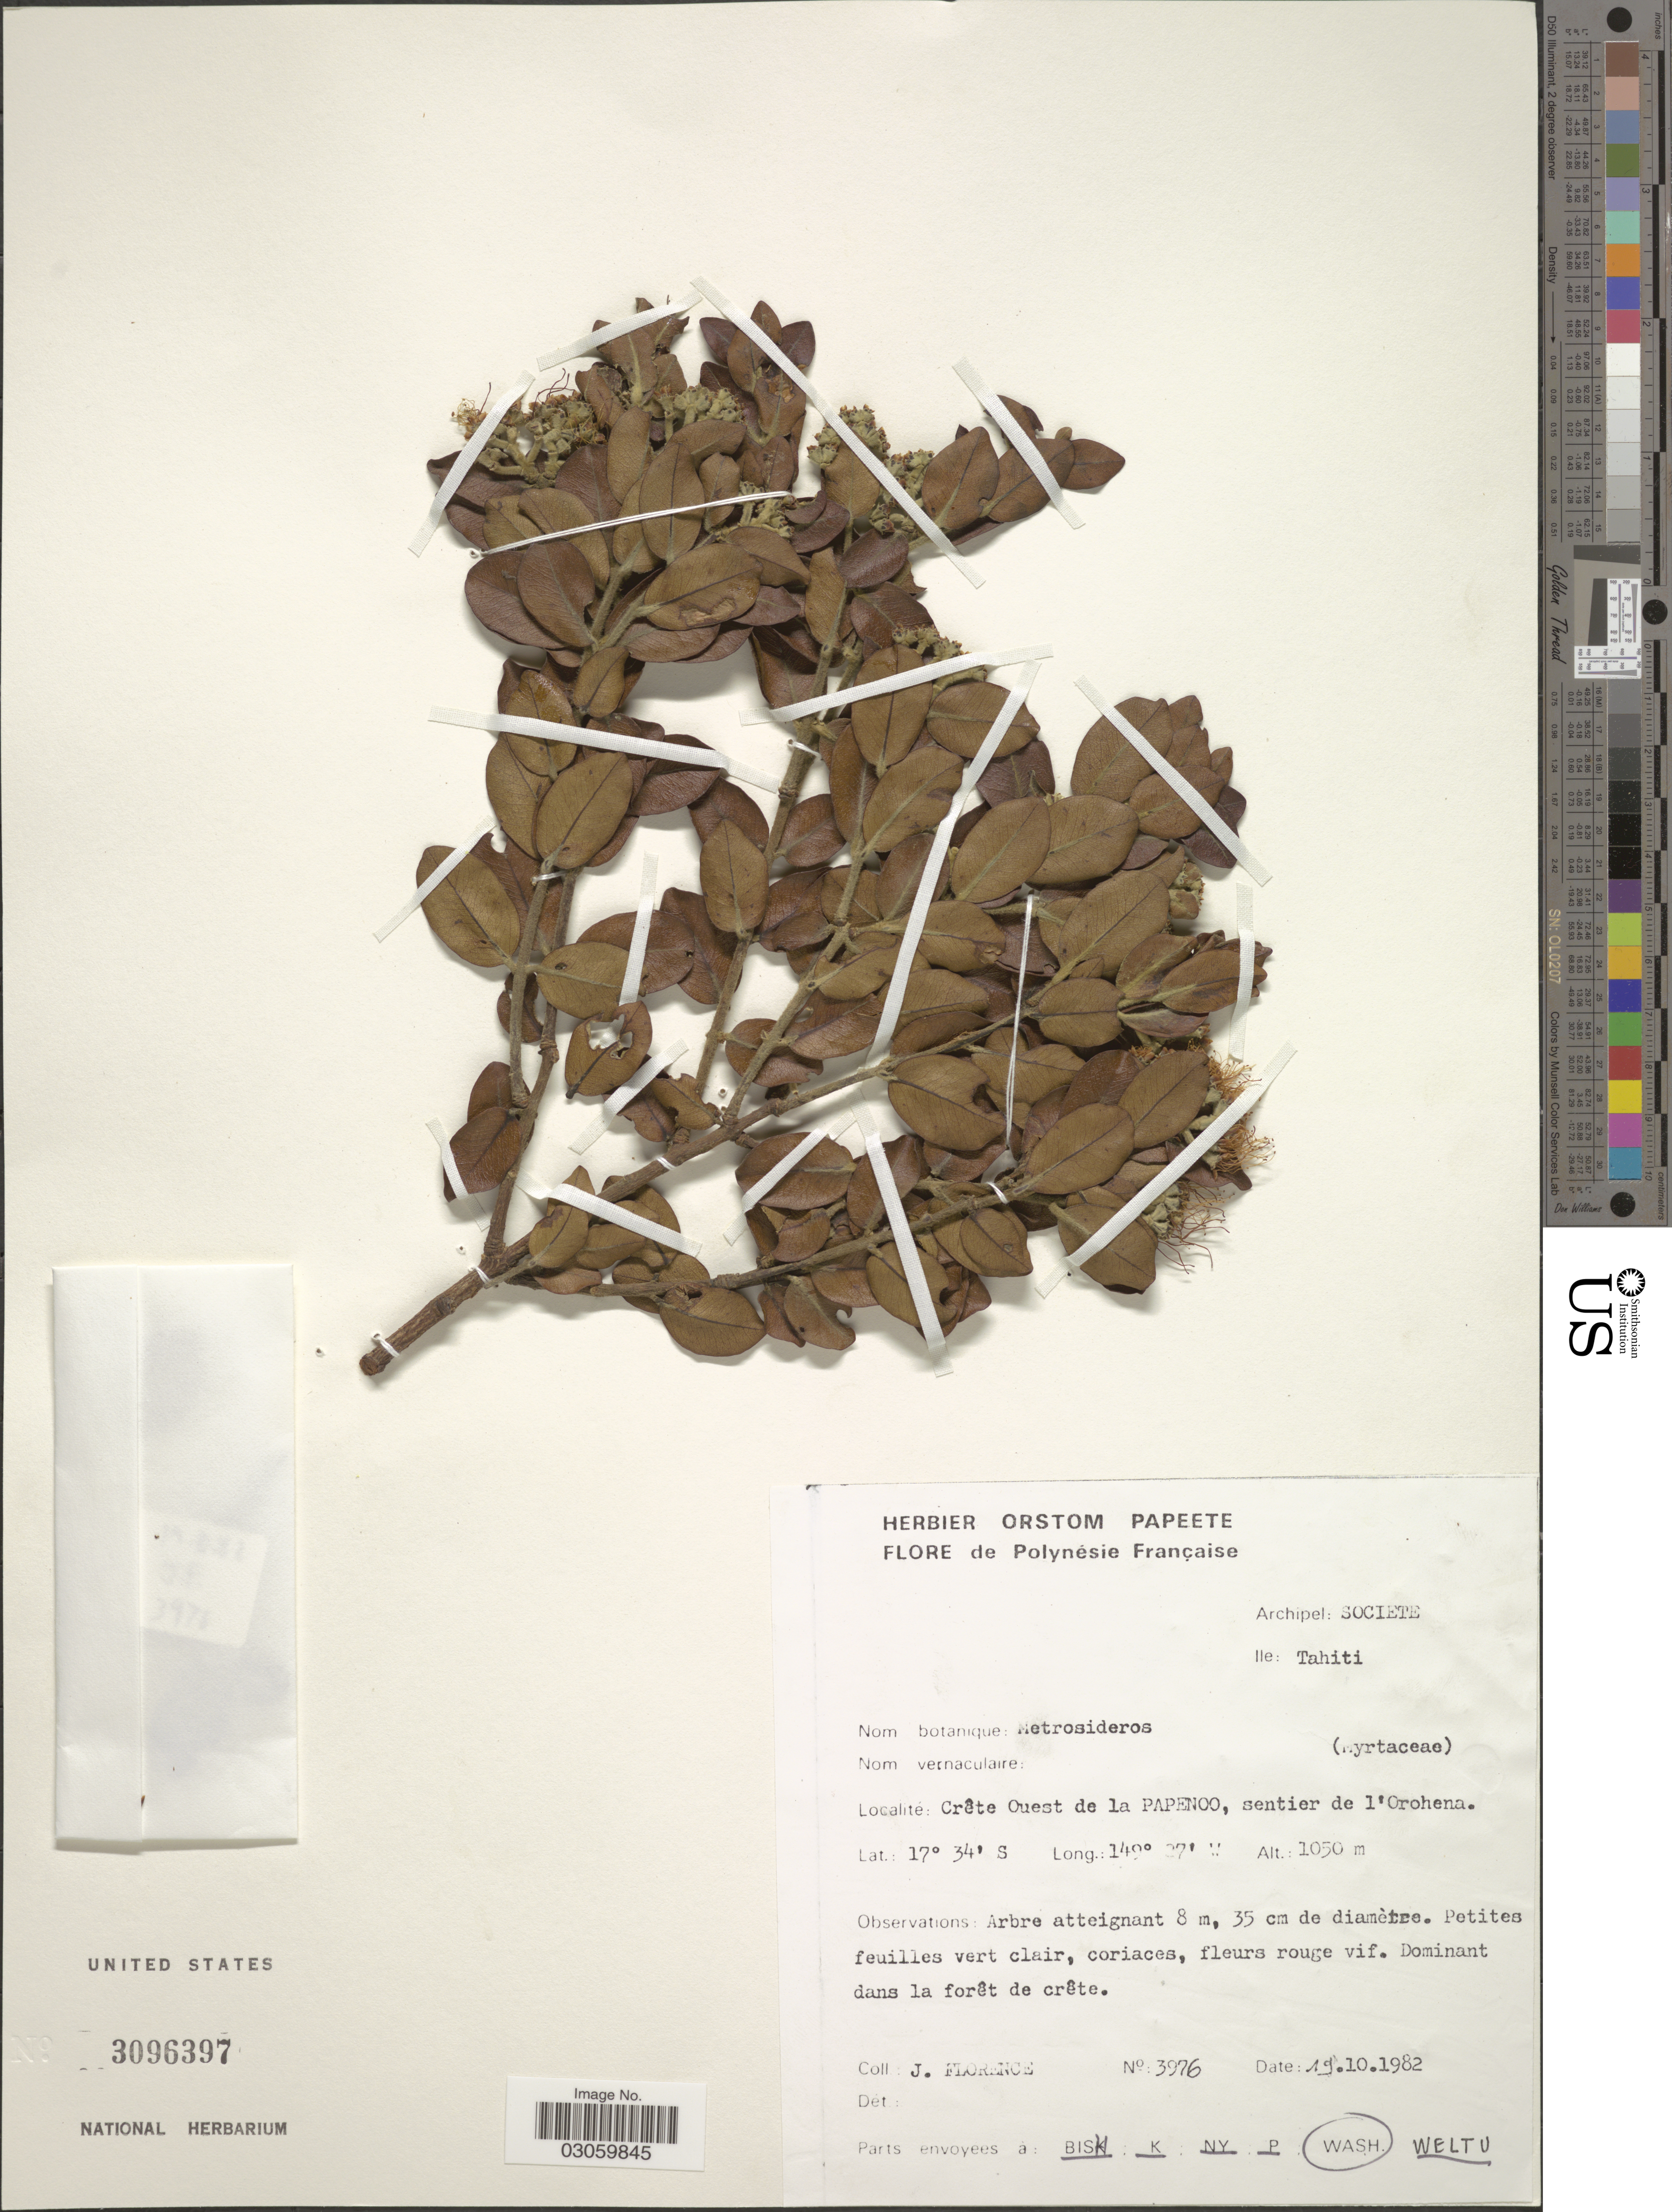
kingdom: Plantae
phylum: Tracheophyta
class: Magnoliopsida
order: Myrtales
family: Myrtaceae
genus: Metrosideros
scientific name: Metrosideros sp.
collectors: J. Florence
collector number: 3976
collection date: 1982-10-19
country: French Polynesia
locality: Polynésie Française. Archipel: Societe. Ile: Tahiti. Crête Oueste de la Papenoo, sentier de l'Orohena.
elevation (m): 1050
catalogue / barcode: US 3096397